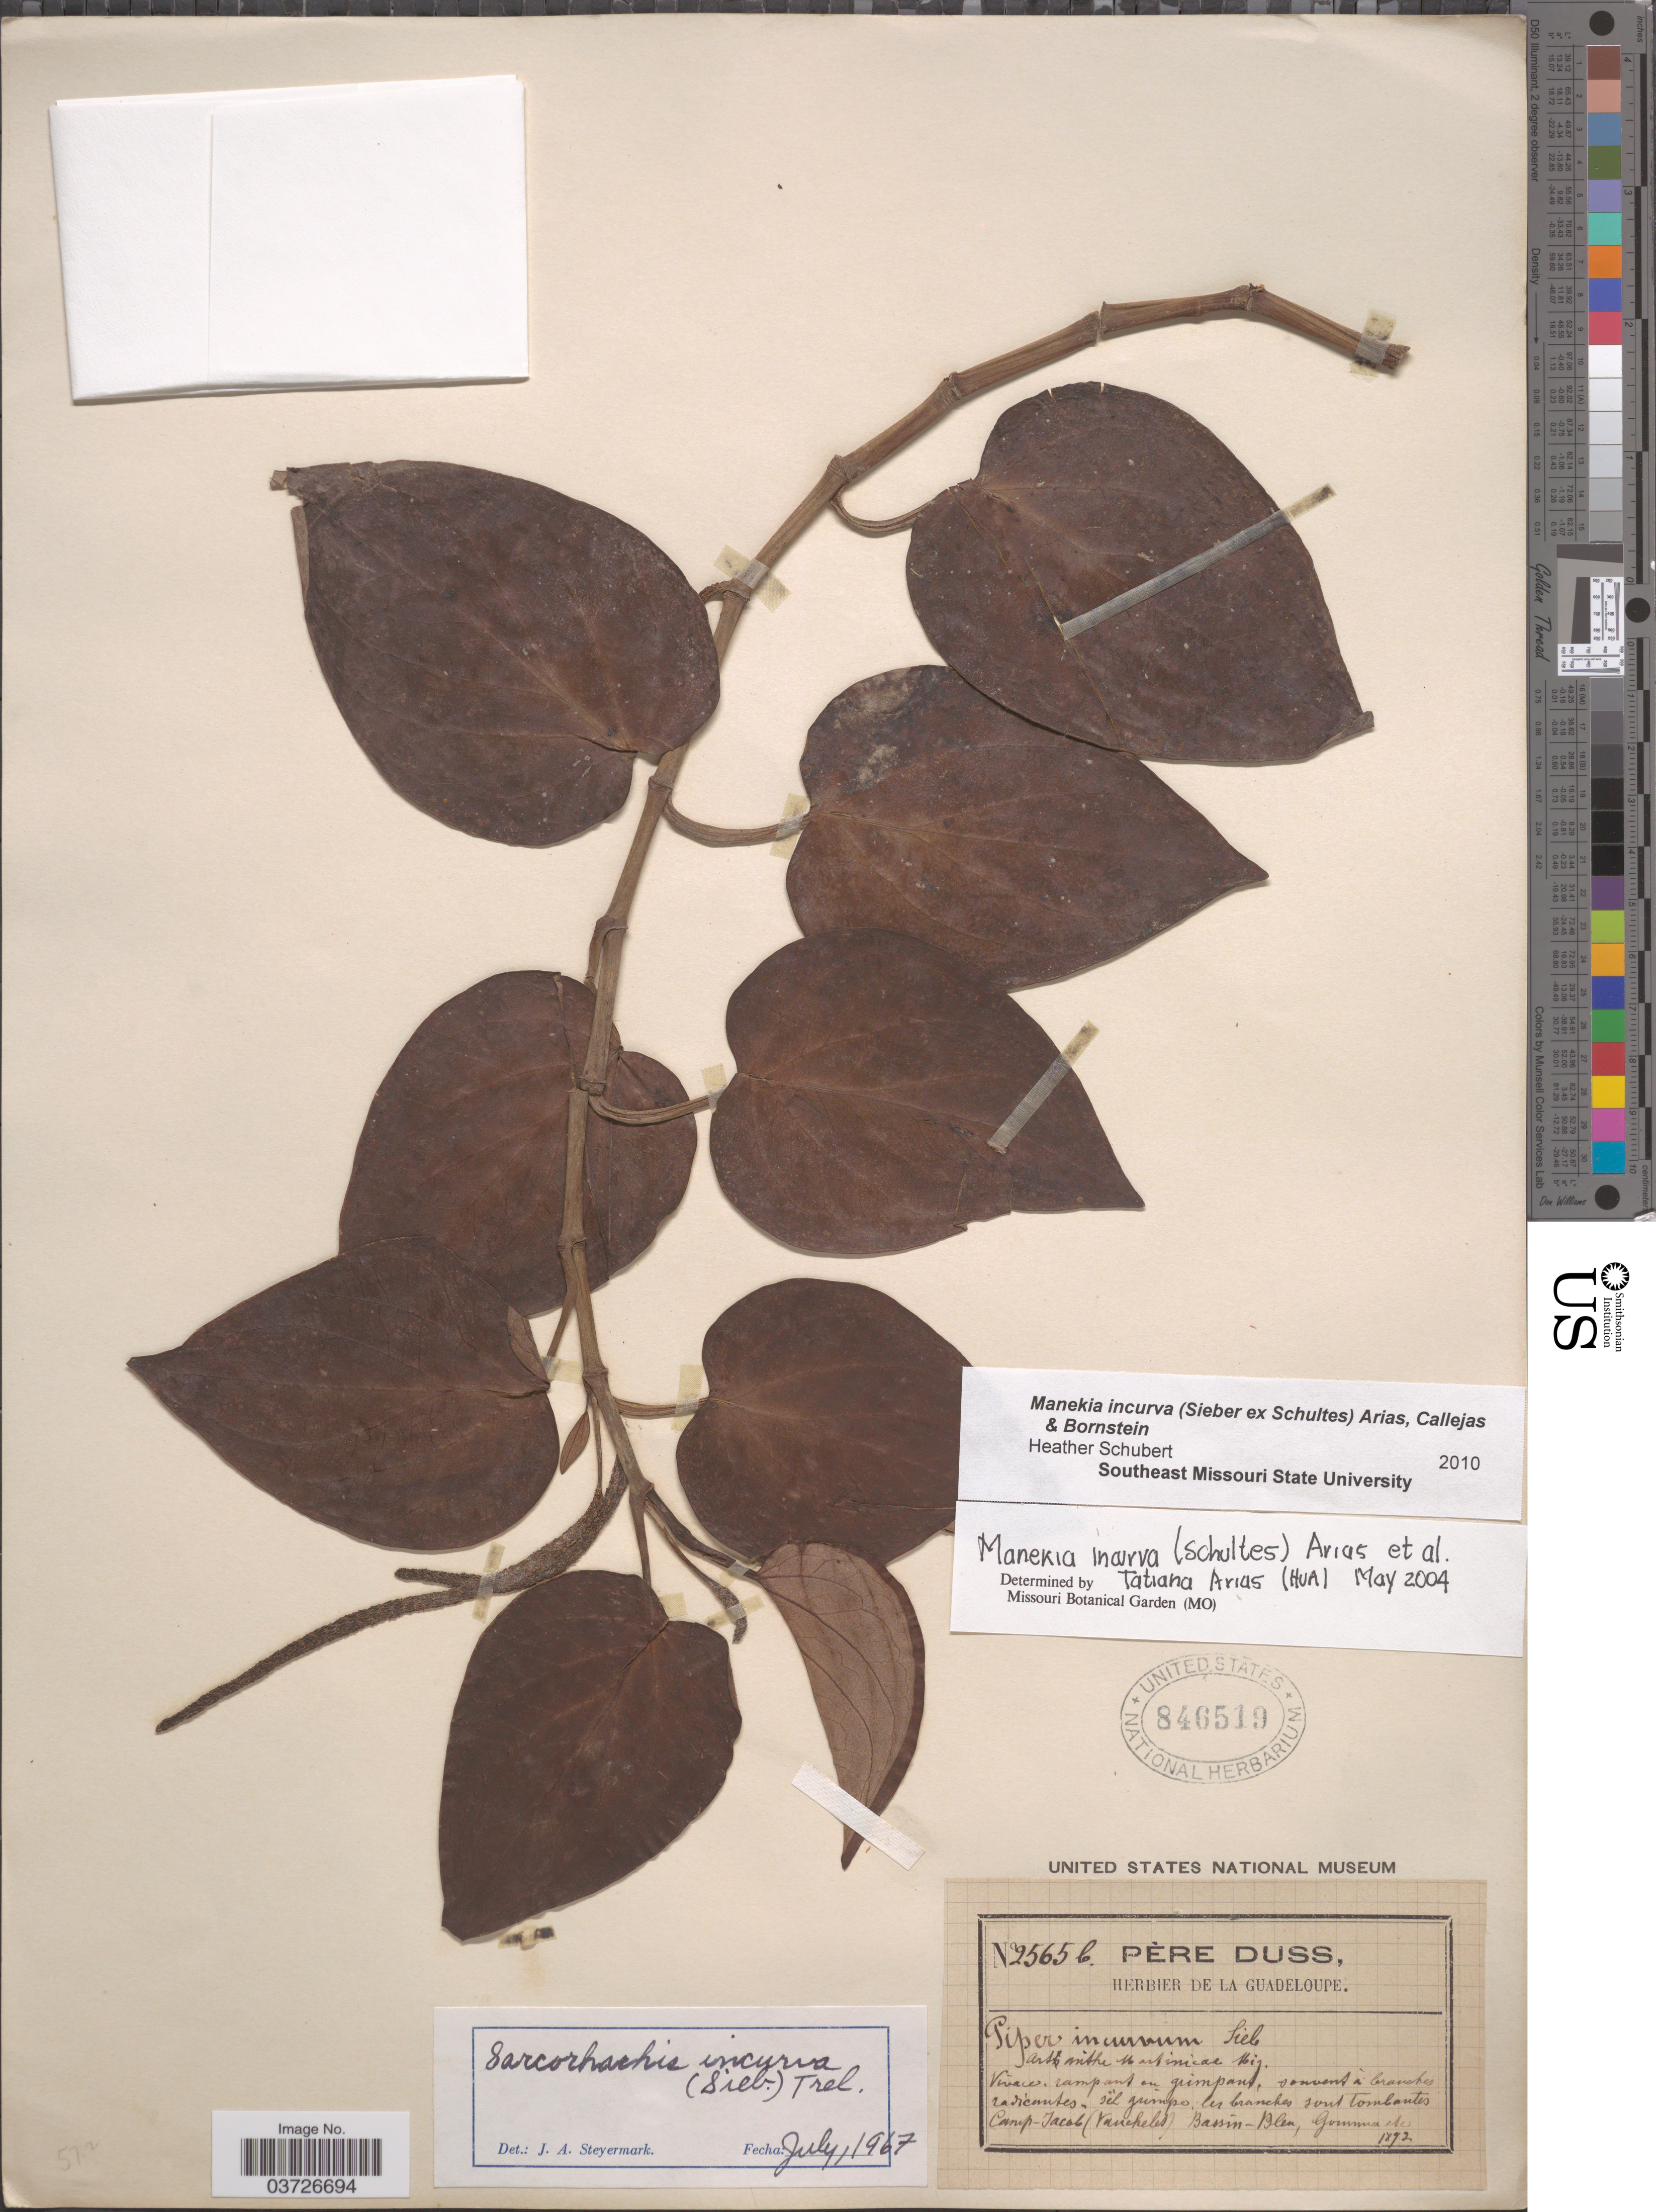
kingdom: Plantae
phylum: Tracheophyta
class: Magnoliopsida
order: Piperales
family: Piperaceae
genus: Manekia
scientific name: Manekia incurva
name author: (Sieber ex Schult.) T. Arias et al.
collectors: Père Duss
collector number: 2565b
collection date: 1892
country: Guadeloupe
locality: Camp-Jacob (Vauchelet) Bassin-Bleu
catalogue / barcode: US 846519